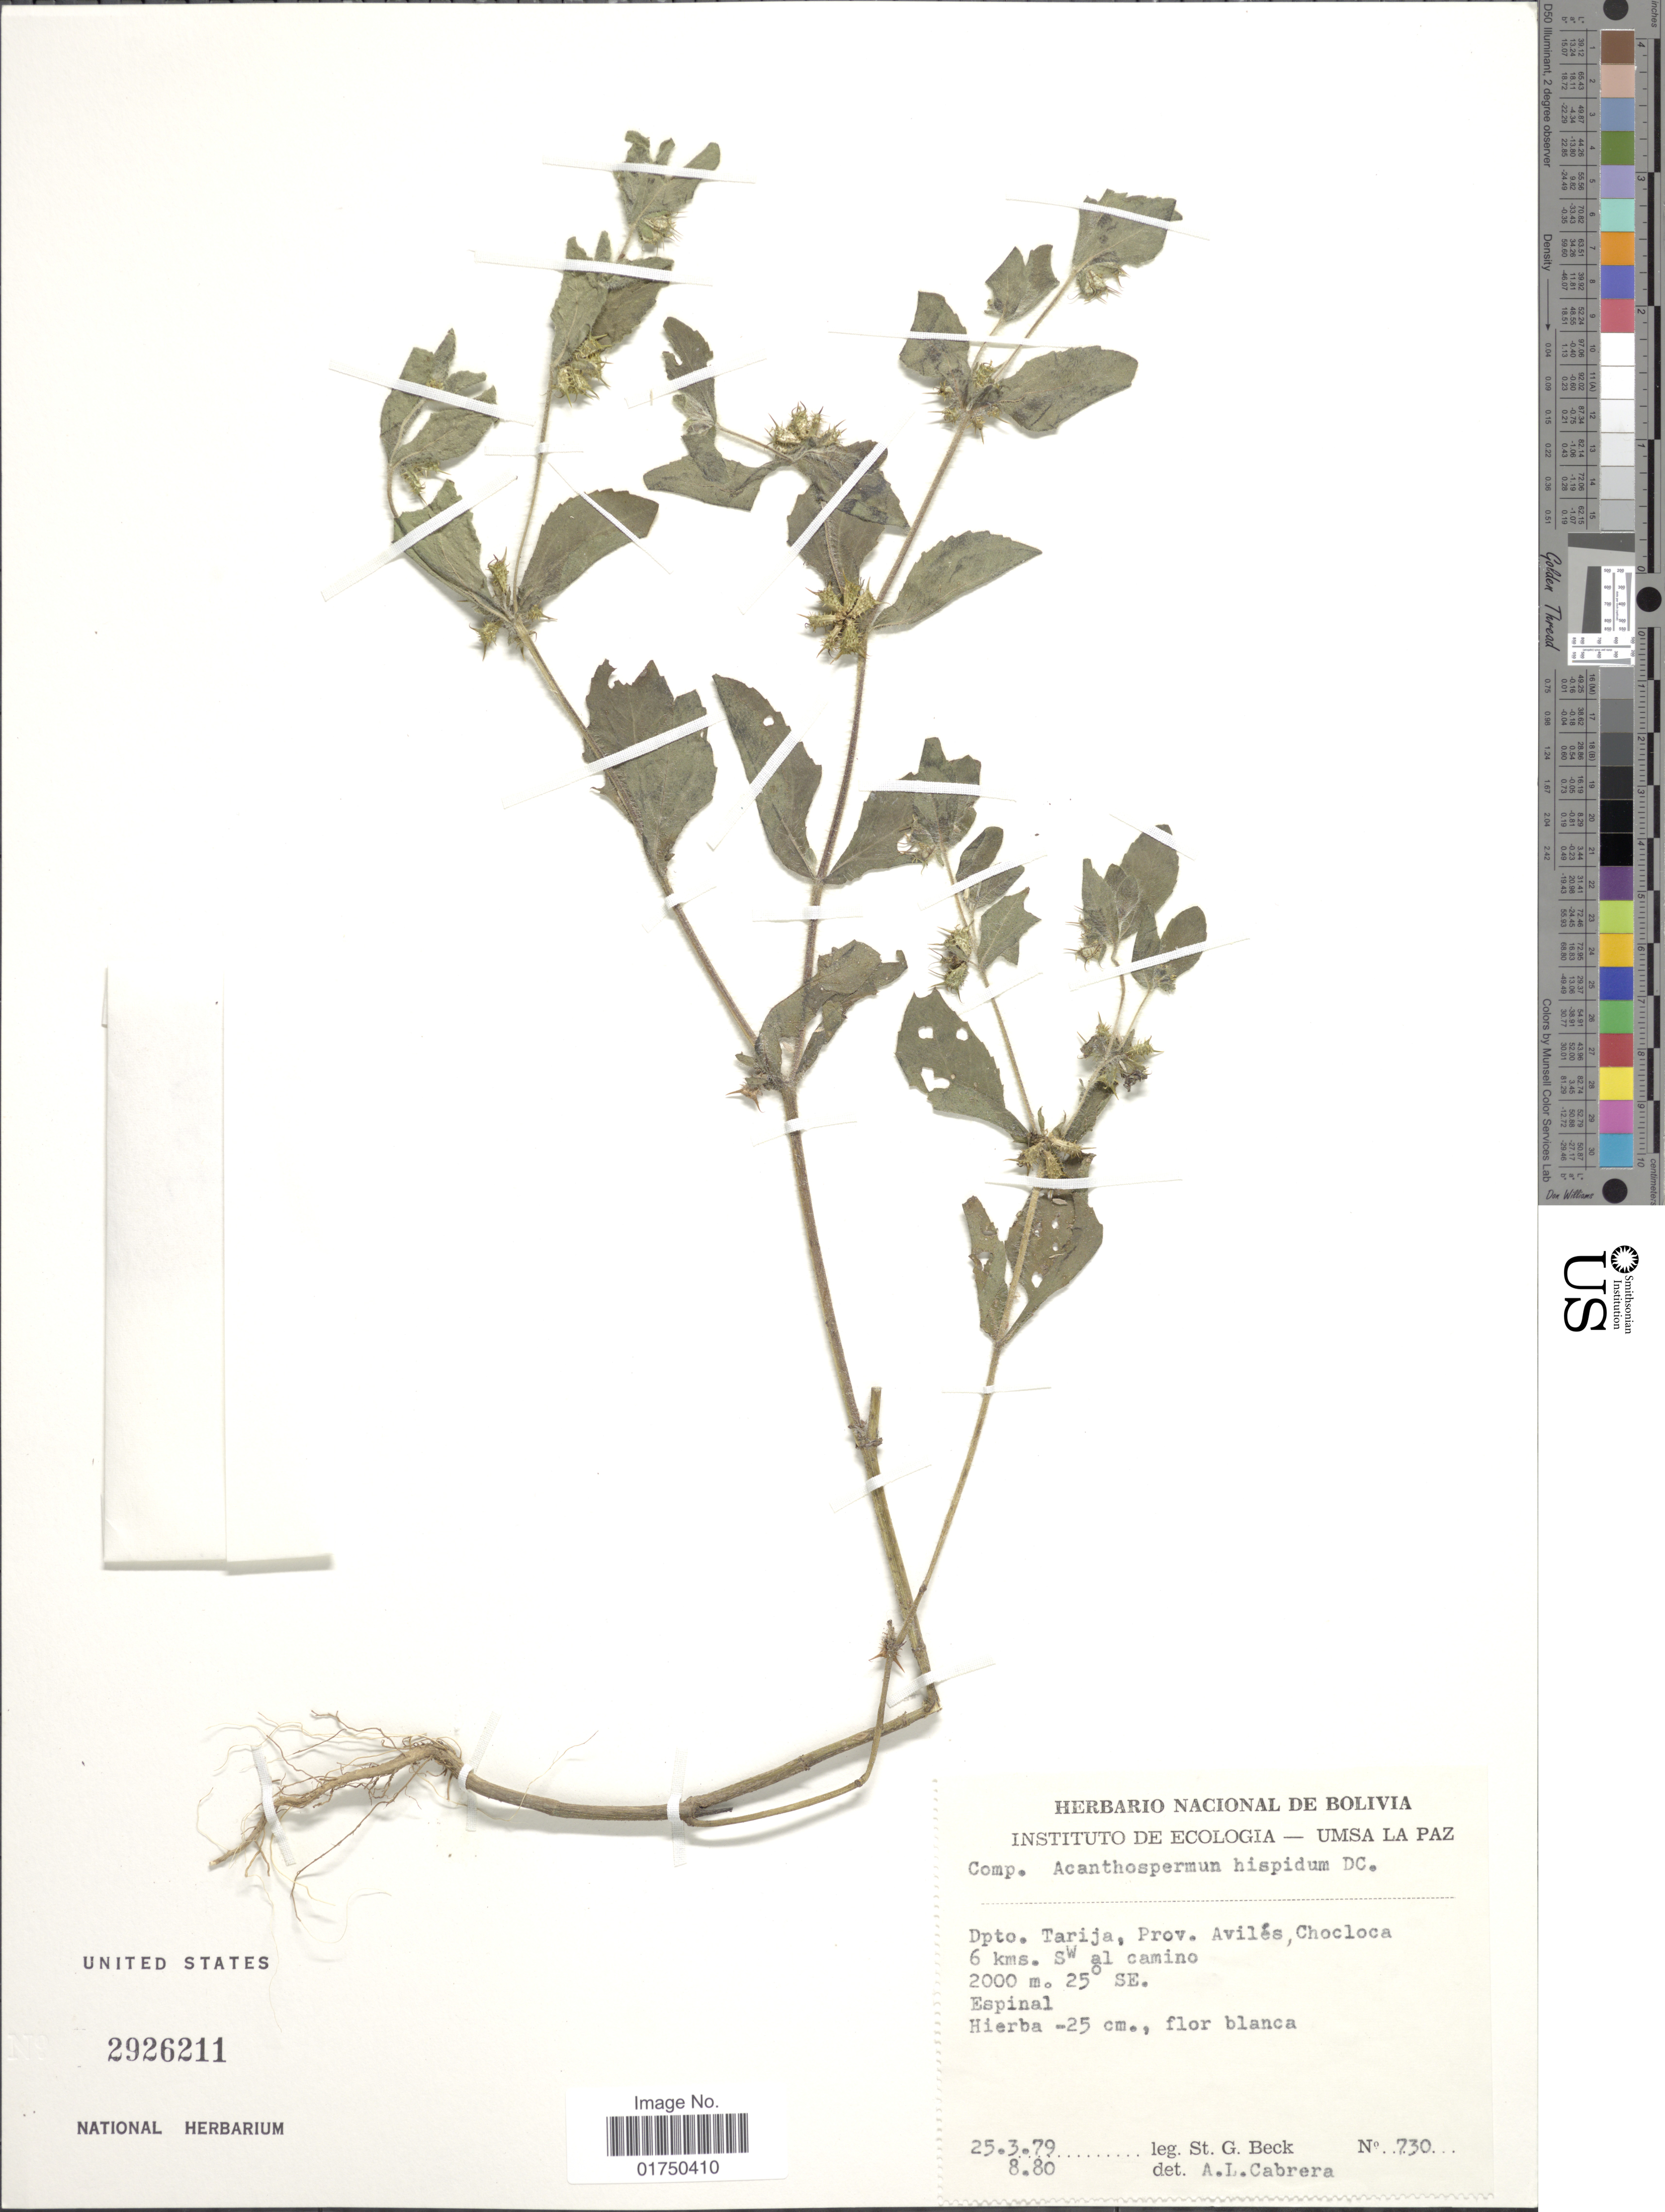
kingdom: Plantae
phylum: Tracheophyta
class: Magnoliopsida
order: Asterales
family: Asteraceae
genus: Acanthospermum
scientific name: Acanthospermum hispidum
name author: DC.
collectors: S. G. Beck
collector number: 730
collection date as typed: Transcribed d/m/y: 25/3/79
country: Bolivia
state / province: Tarija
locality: Dpto. Tarija, Prov. Avilés, Chocloca 6 kms. SW al camino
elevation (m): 2000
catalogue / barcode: US 2926211